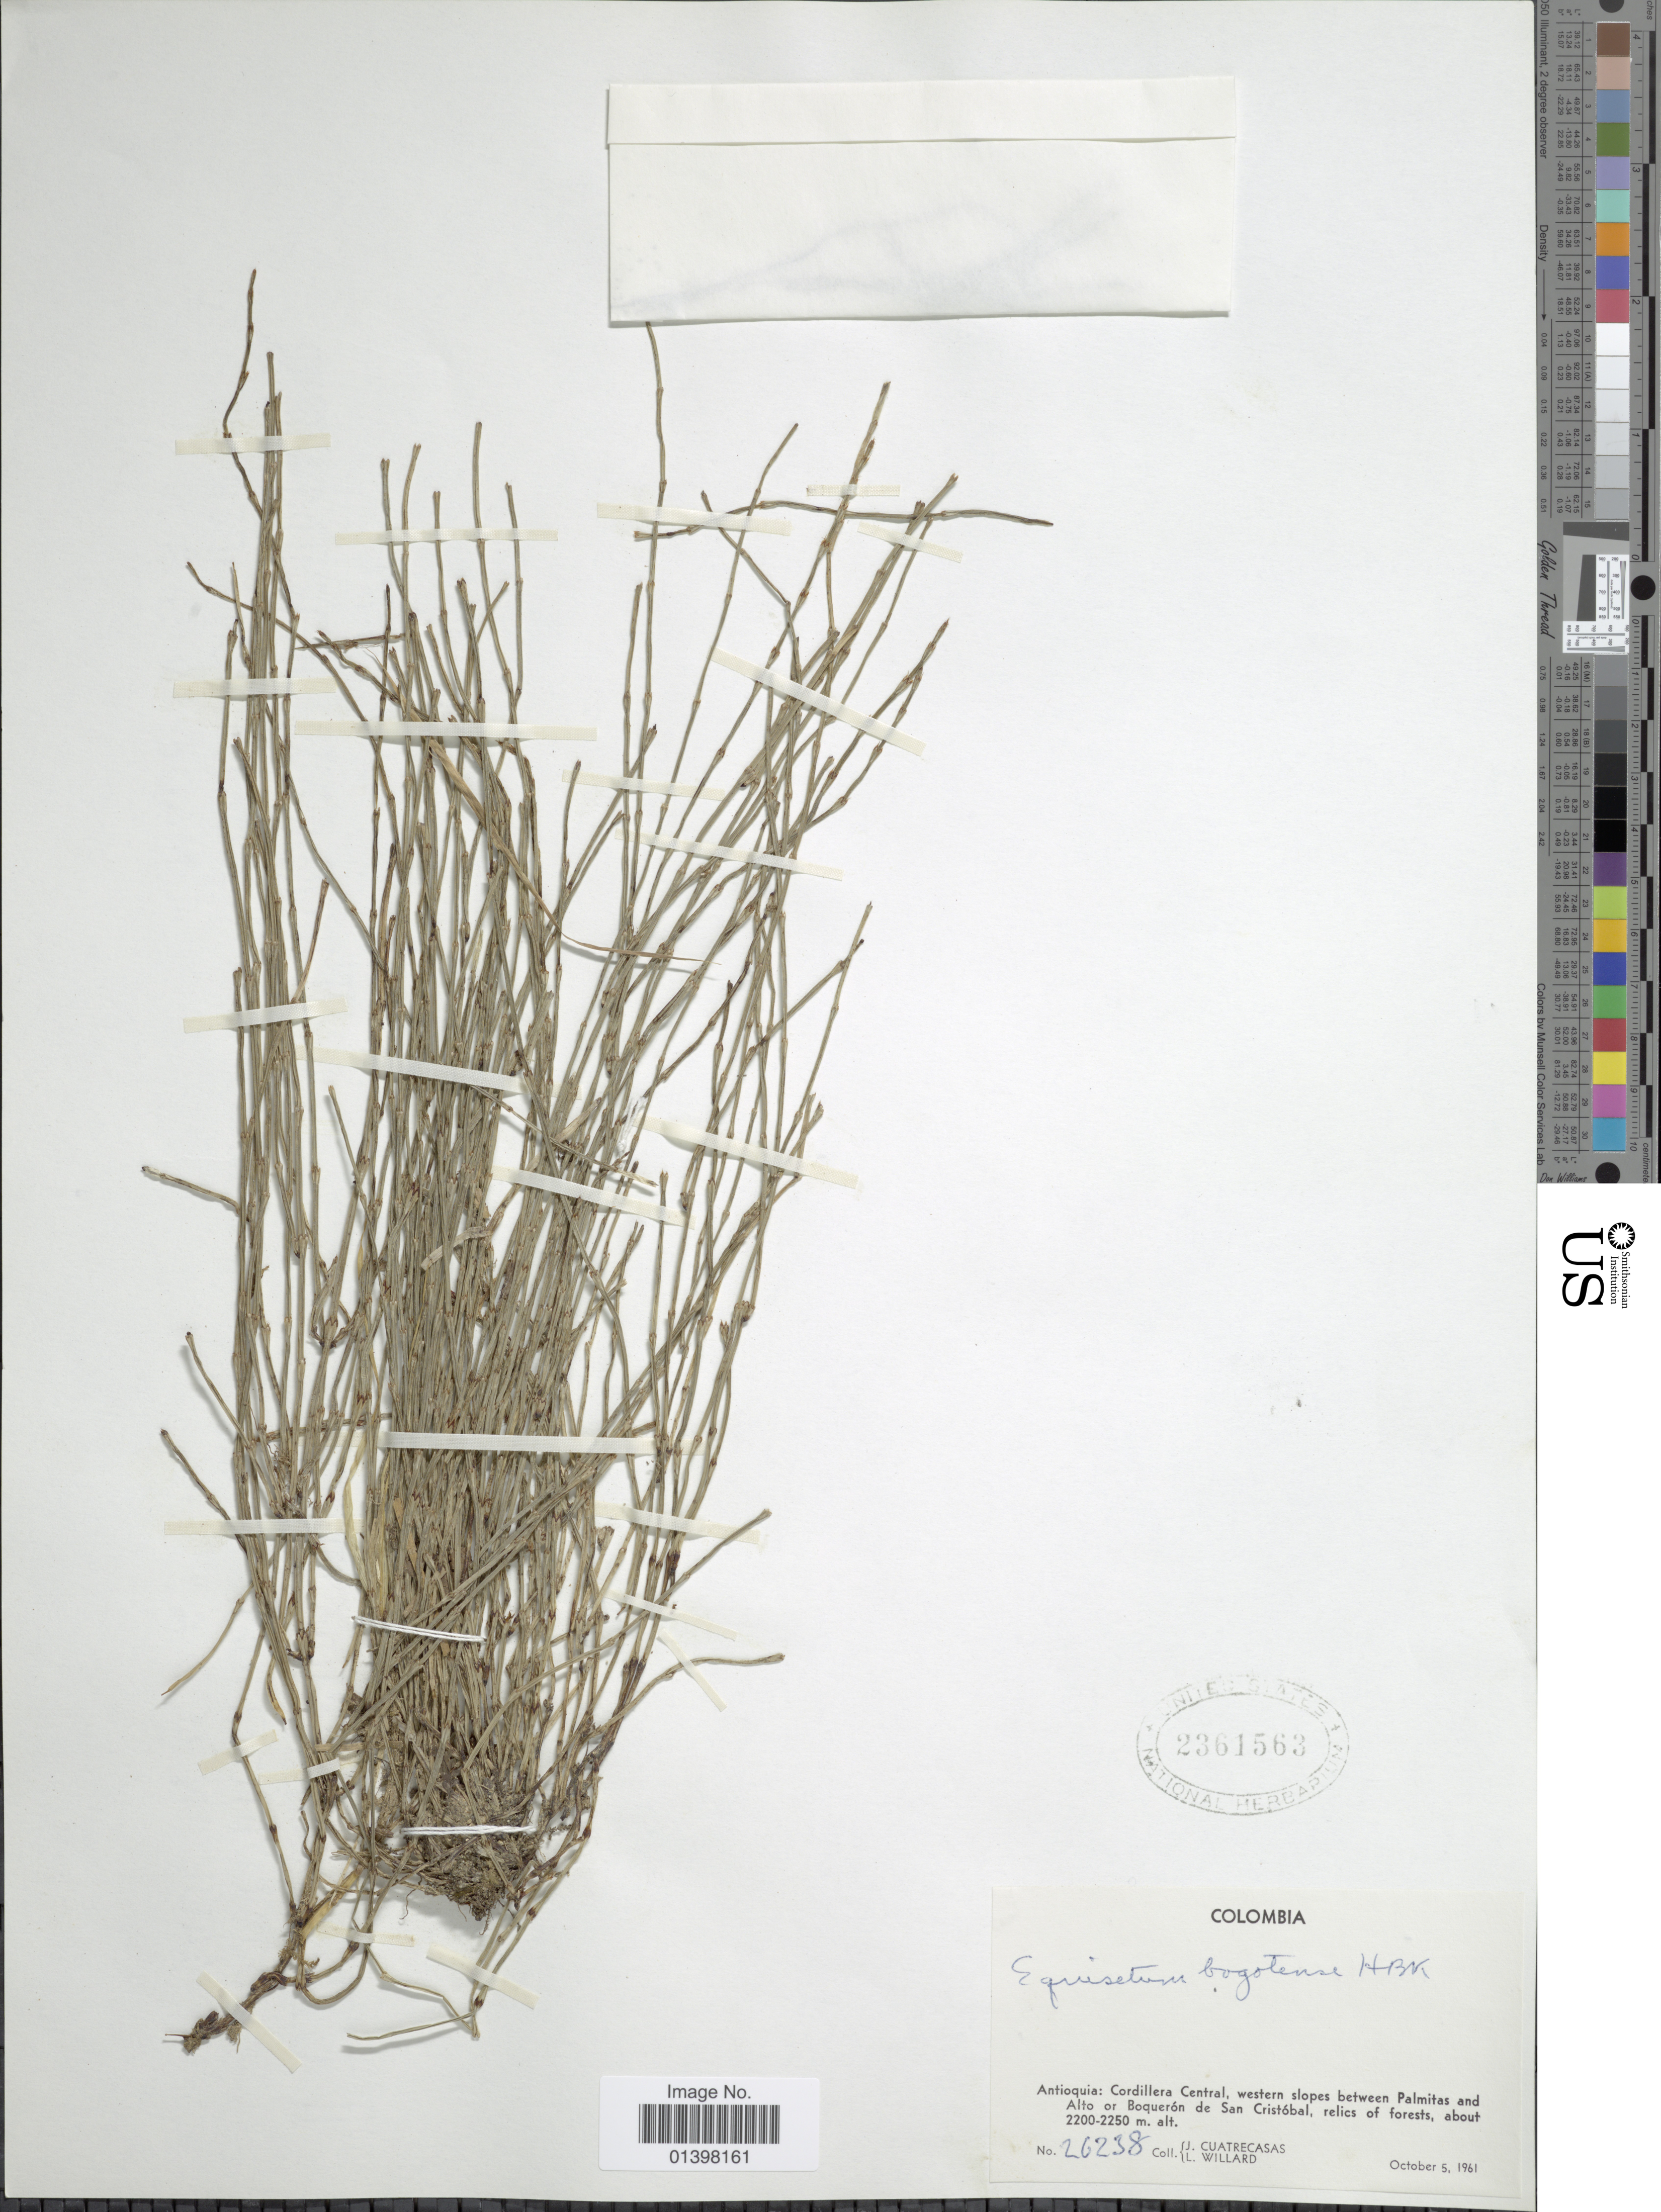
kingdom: Plantae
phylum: Tracheophyta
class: Polypodiopsida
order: Equisetales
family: Equisetaceae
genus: Equisetum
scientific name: Equisetum bogotense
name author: Kunth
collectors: J. Cuatrecasas & L. Willard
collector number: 26238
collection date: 1961-10-05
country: Colombia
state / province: Antioquia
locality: Cordillera central, western slopes between Palmitas and Alto or Boquerón de San Cristóbal, relict of forest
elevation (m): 2200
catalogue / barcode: US 2361563